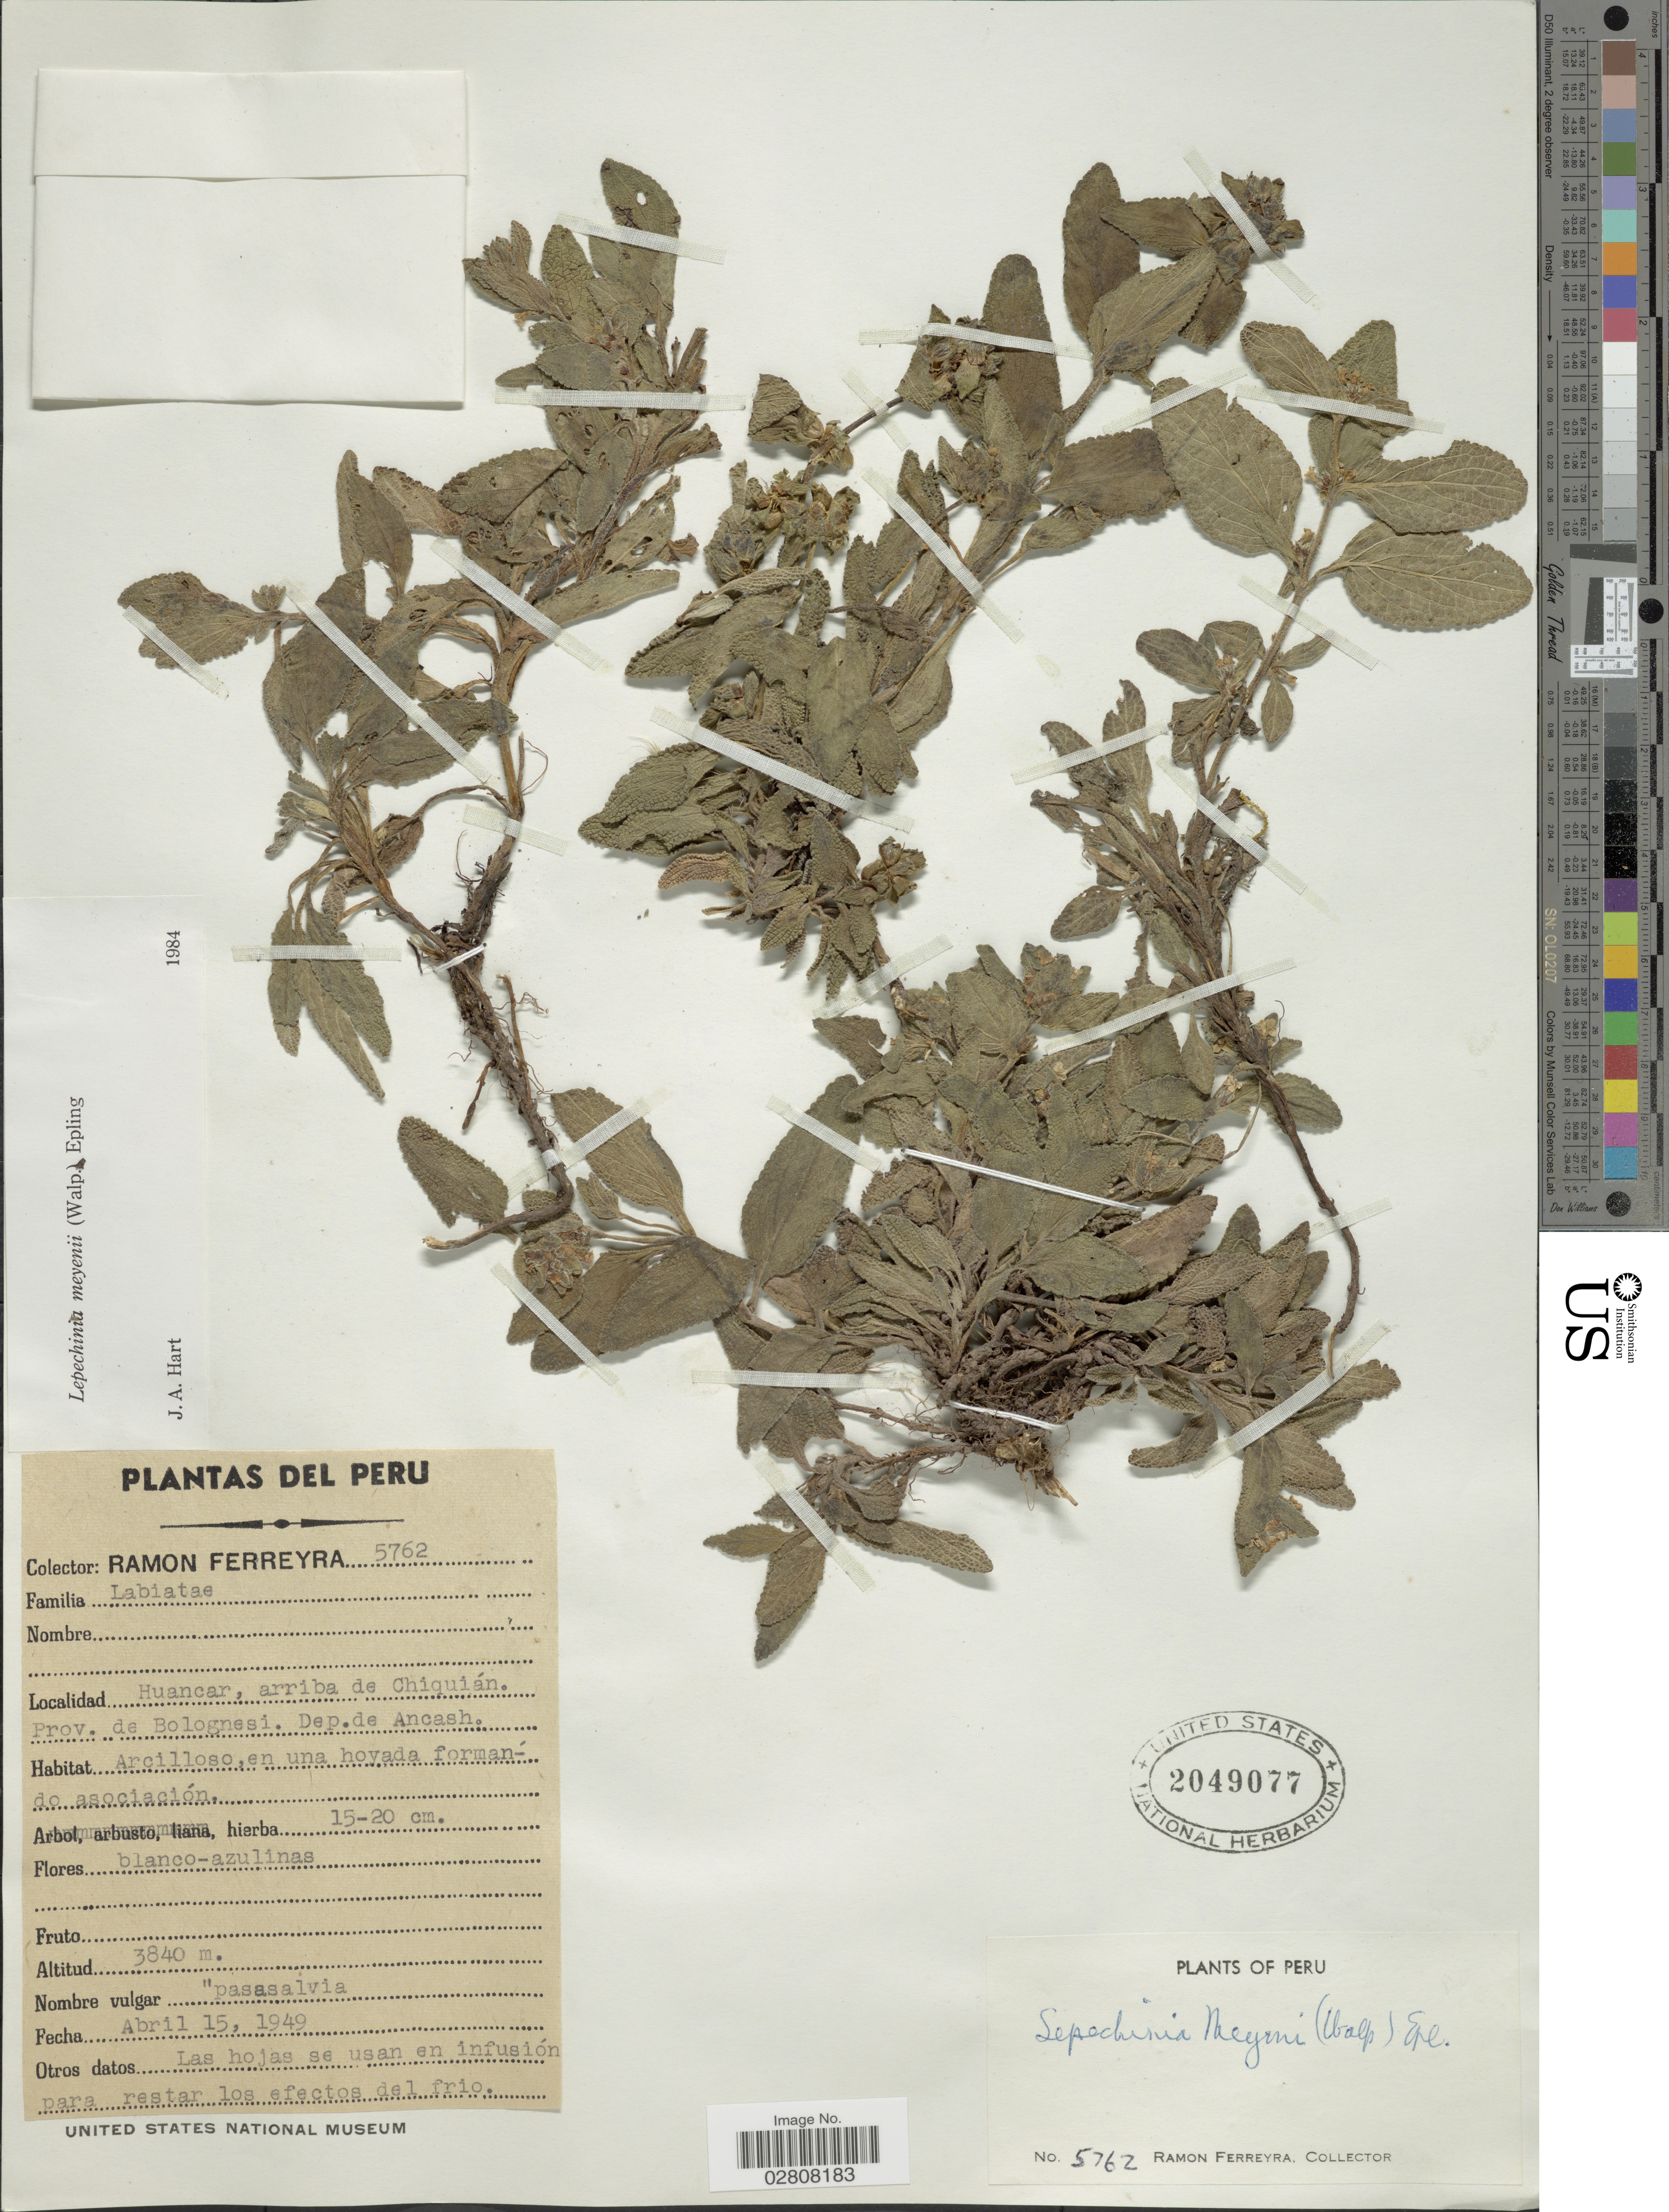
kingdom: Plantae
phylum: Tracheophyta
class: Magnoliopsida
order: Lamiales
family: Lamiaceae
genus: Lepechinia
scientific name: Lepechinia meyenii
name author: (Walp.) Epling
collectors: R. A. Ferreyra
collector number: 5762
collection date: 1949-04-15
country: Peru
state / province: Ancash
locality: Huancar, arriba de Chiquián. Prov. de Bolognesi. Dep. de Ancash.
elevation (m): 3840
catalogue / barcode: US 2049077